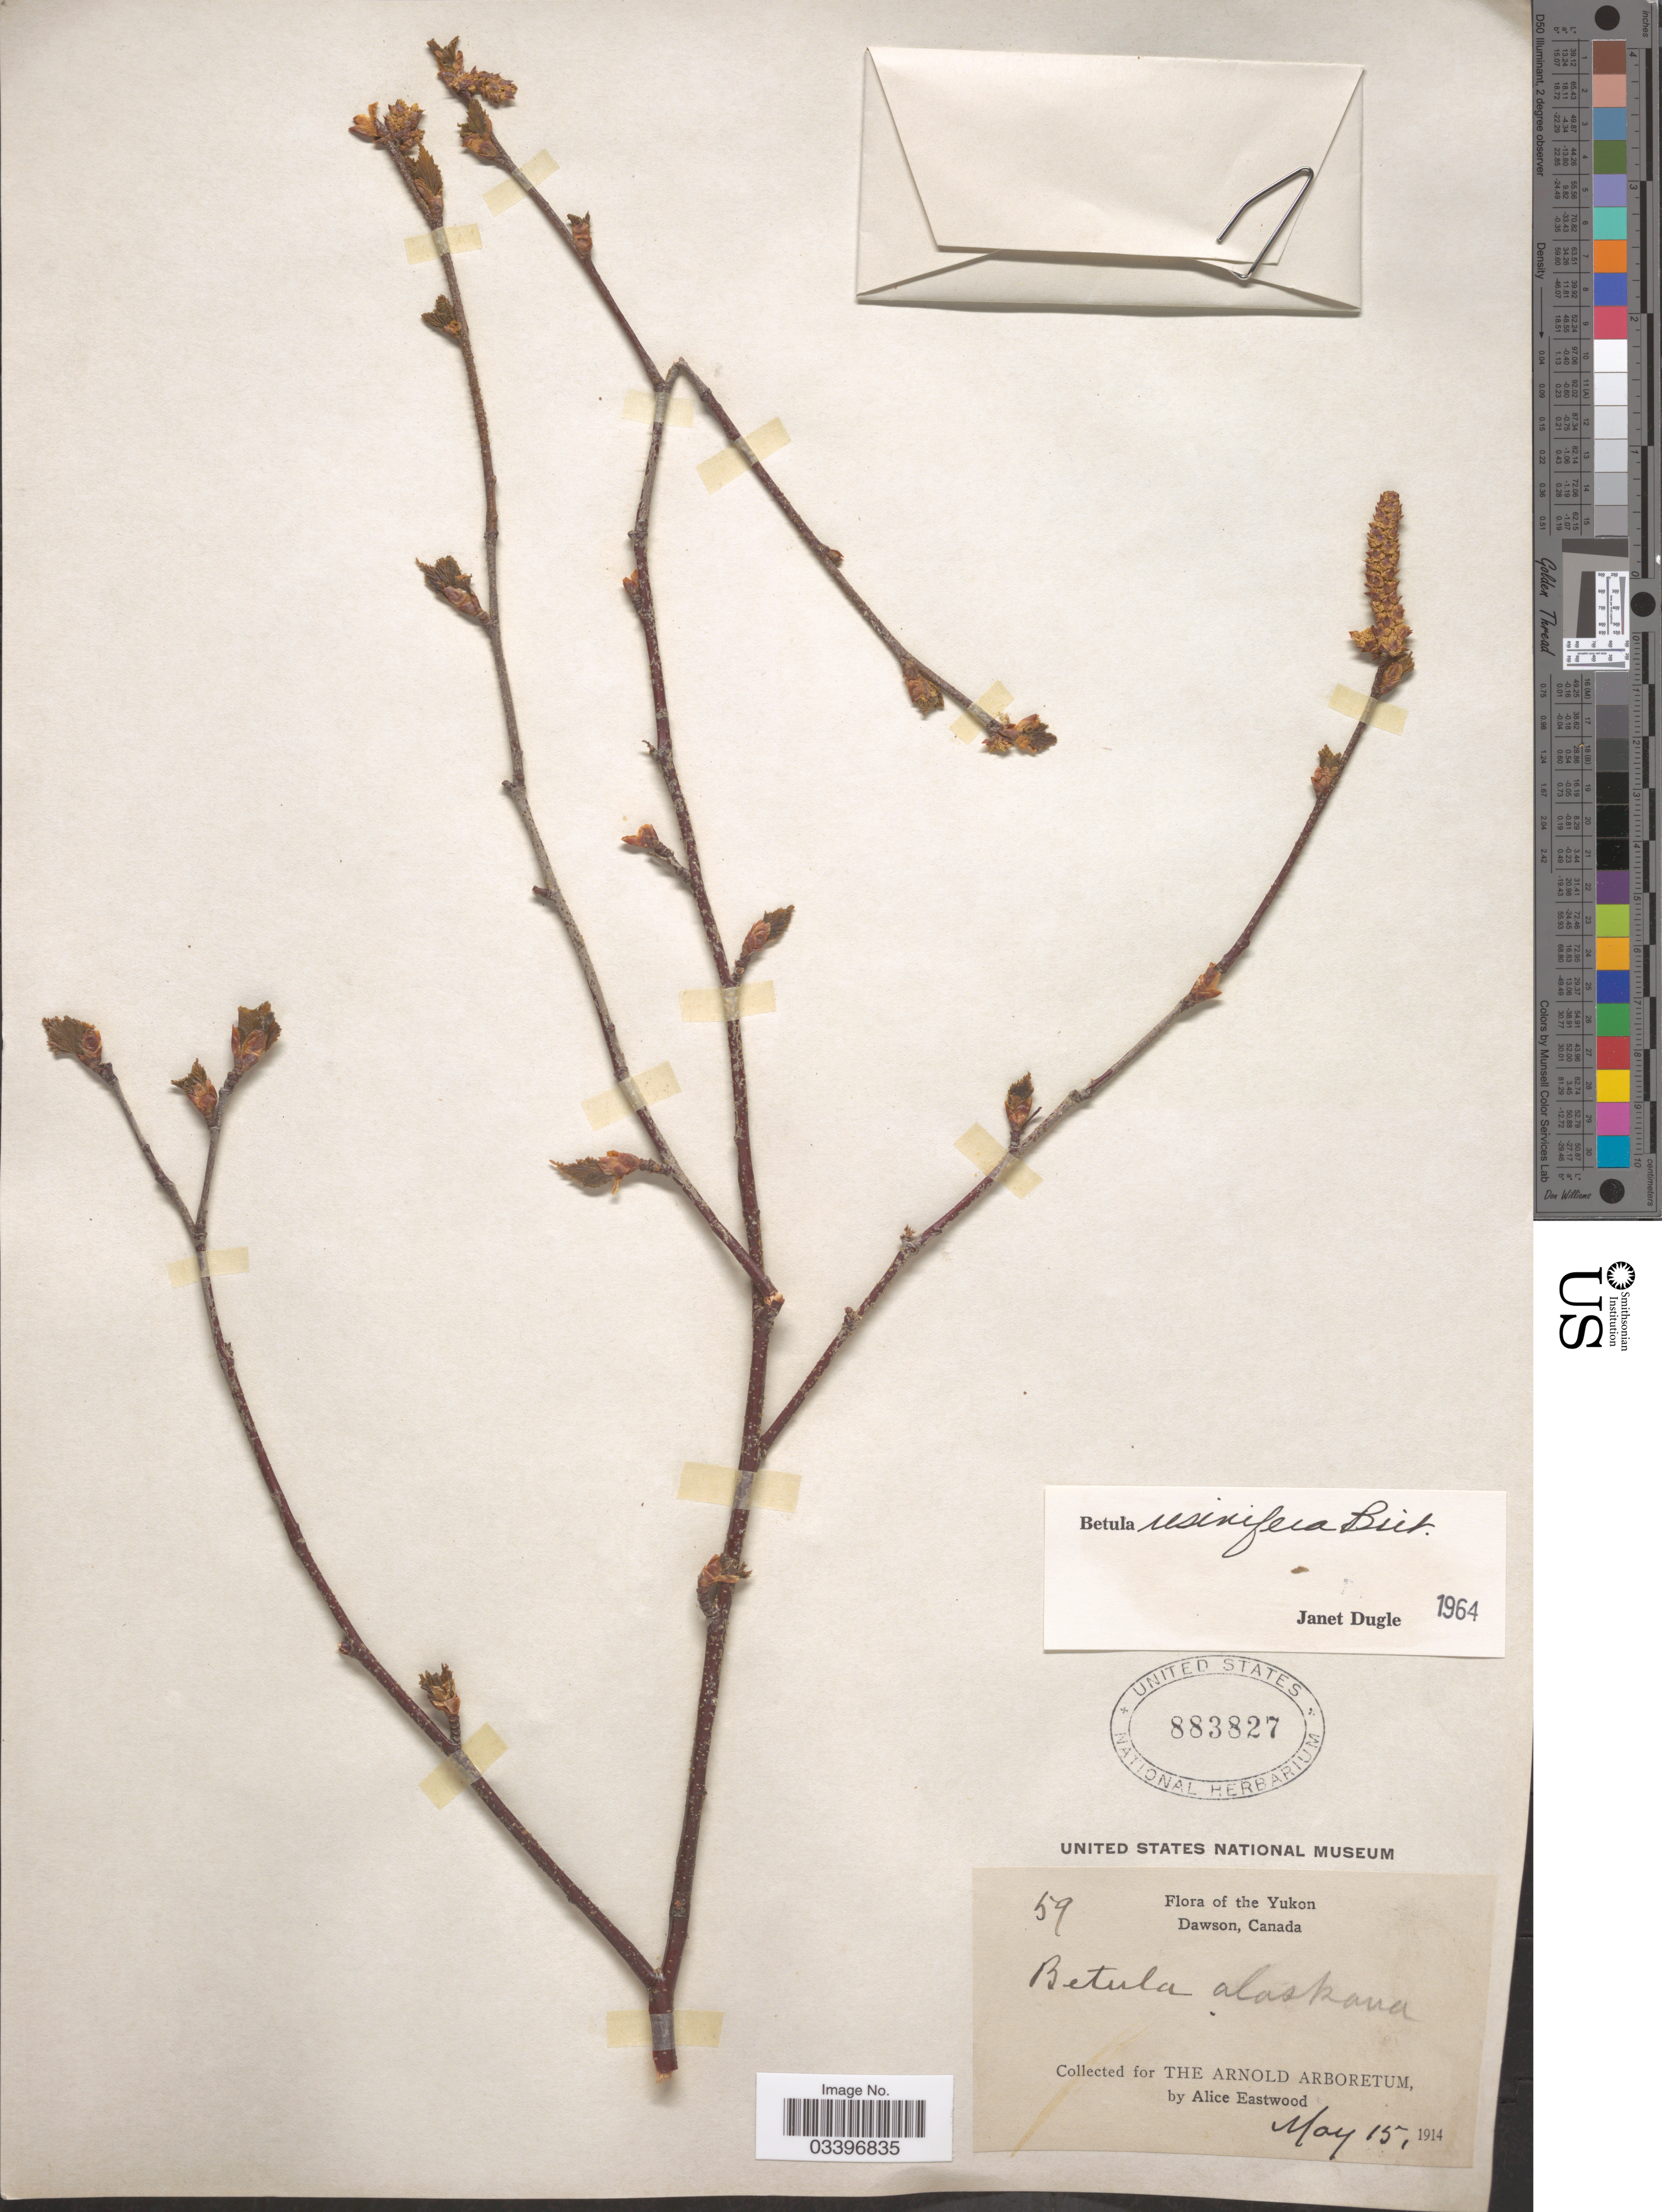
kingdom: Plantae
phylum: Tracheophyta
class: Magnoliopsida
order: Fagales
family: Betulaceae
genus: Betula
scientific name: Betula resinifera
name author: Britton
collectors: A. Eastwood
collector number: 59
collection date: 1914-05-15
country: Canada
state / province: Yukon Territory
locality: Yukon, Dawson.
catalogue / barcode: US 883827